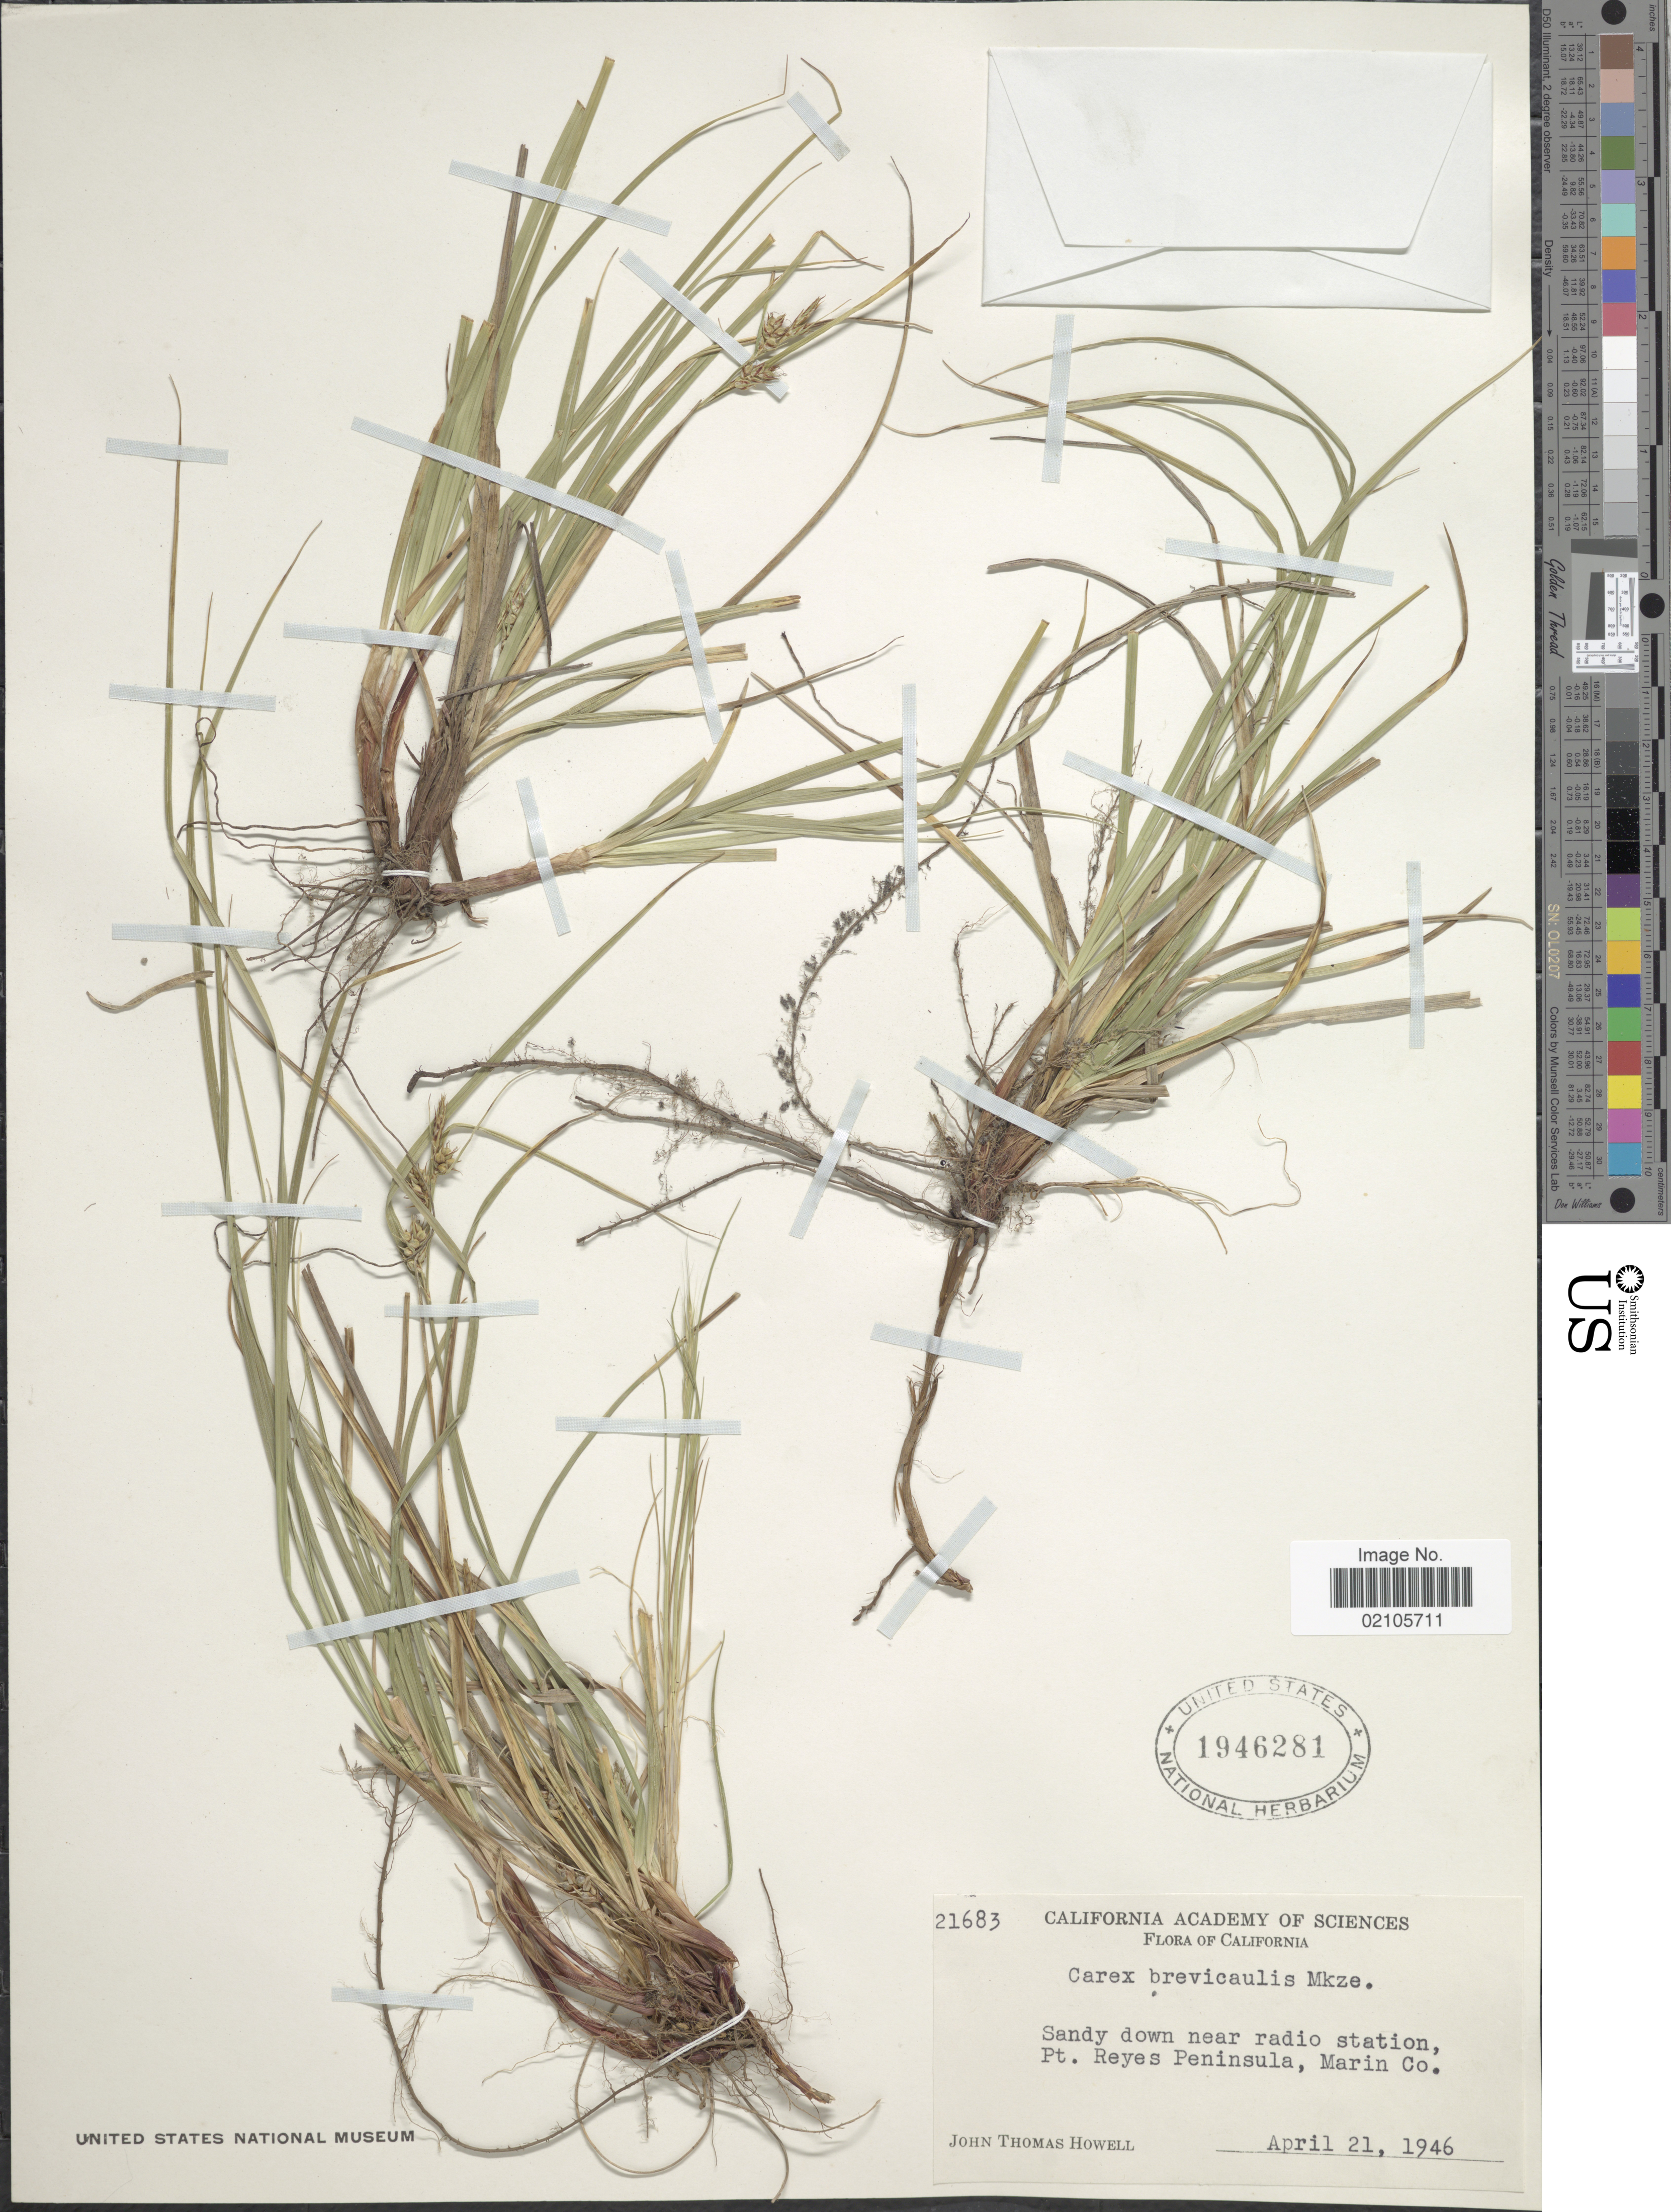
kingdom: Plantae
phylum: Tracheophyta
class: Liliopsida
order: Poales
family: Cyperaceae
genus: Carex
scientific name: Carex brevicaulis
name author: Thouars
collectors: J. T. Howell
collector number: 21683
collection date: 1946-04-21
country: United States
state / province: California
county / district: Marin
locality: Sandy down near radio station, Pt. Reyes Peninsula, Marin Co.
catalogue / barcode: US 1946281